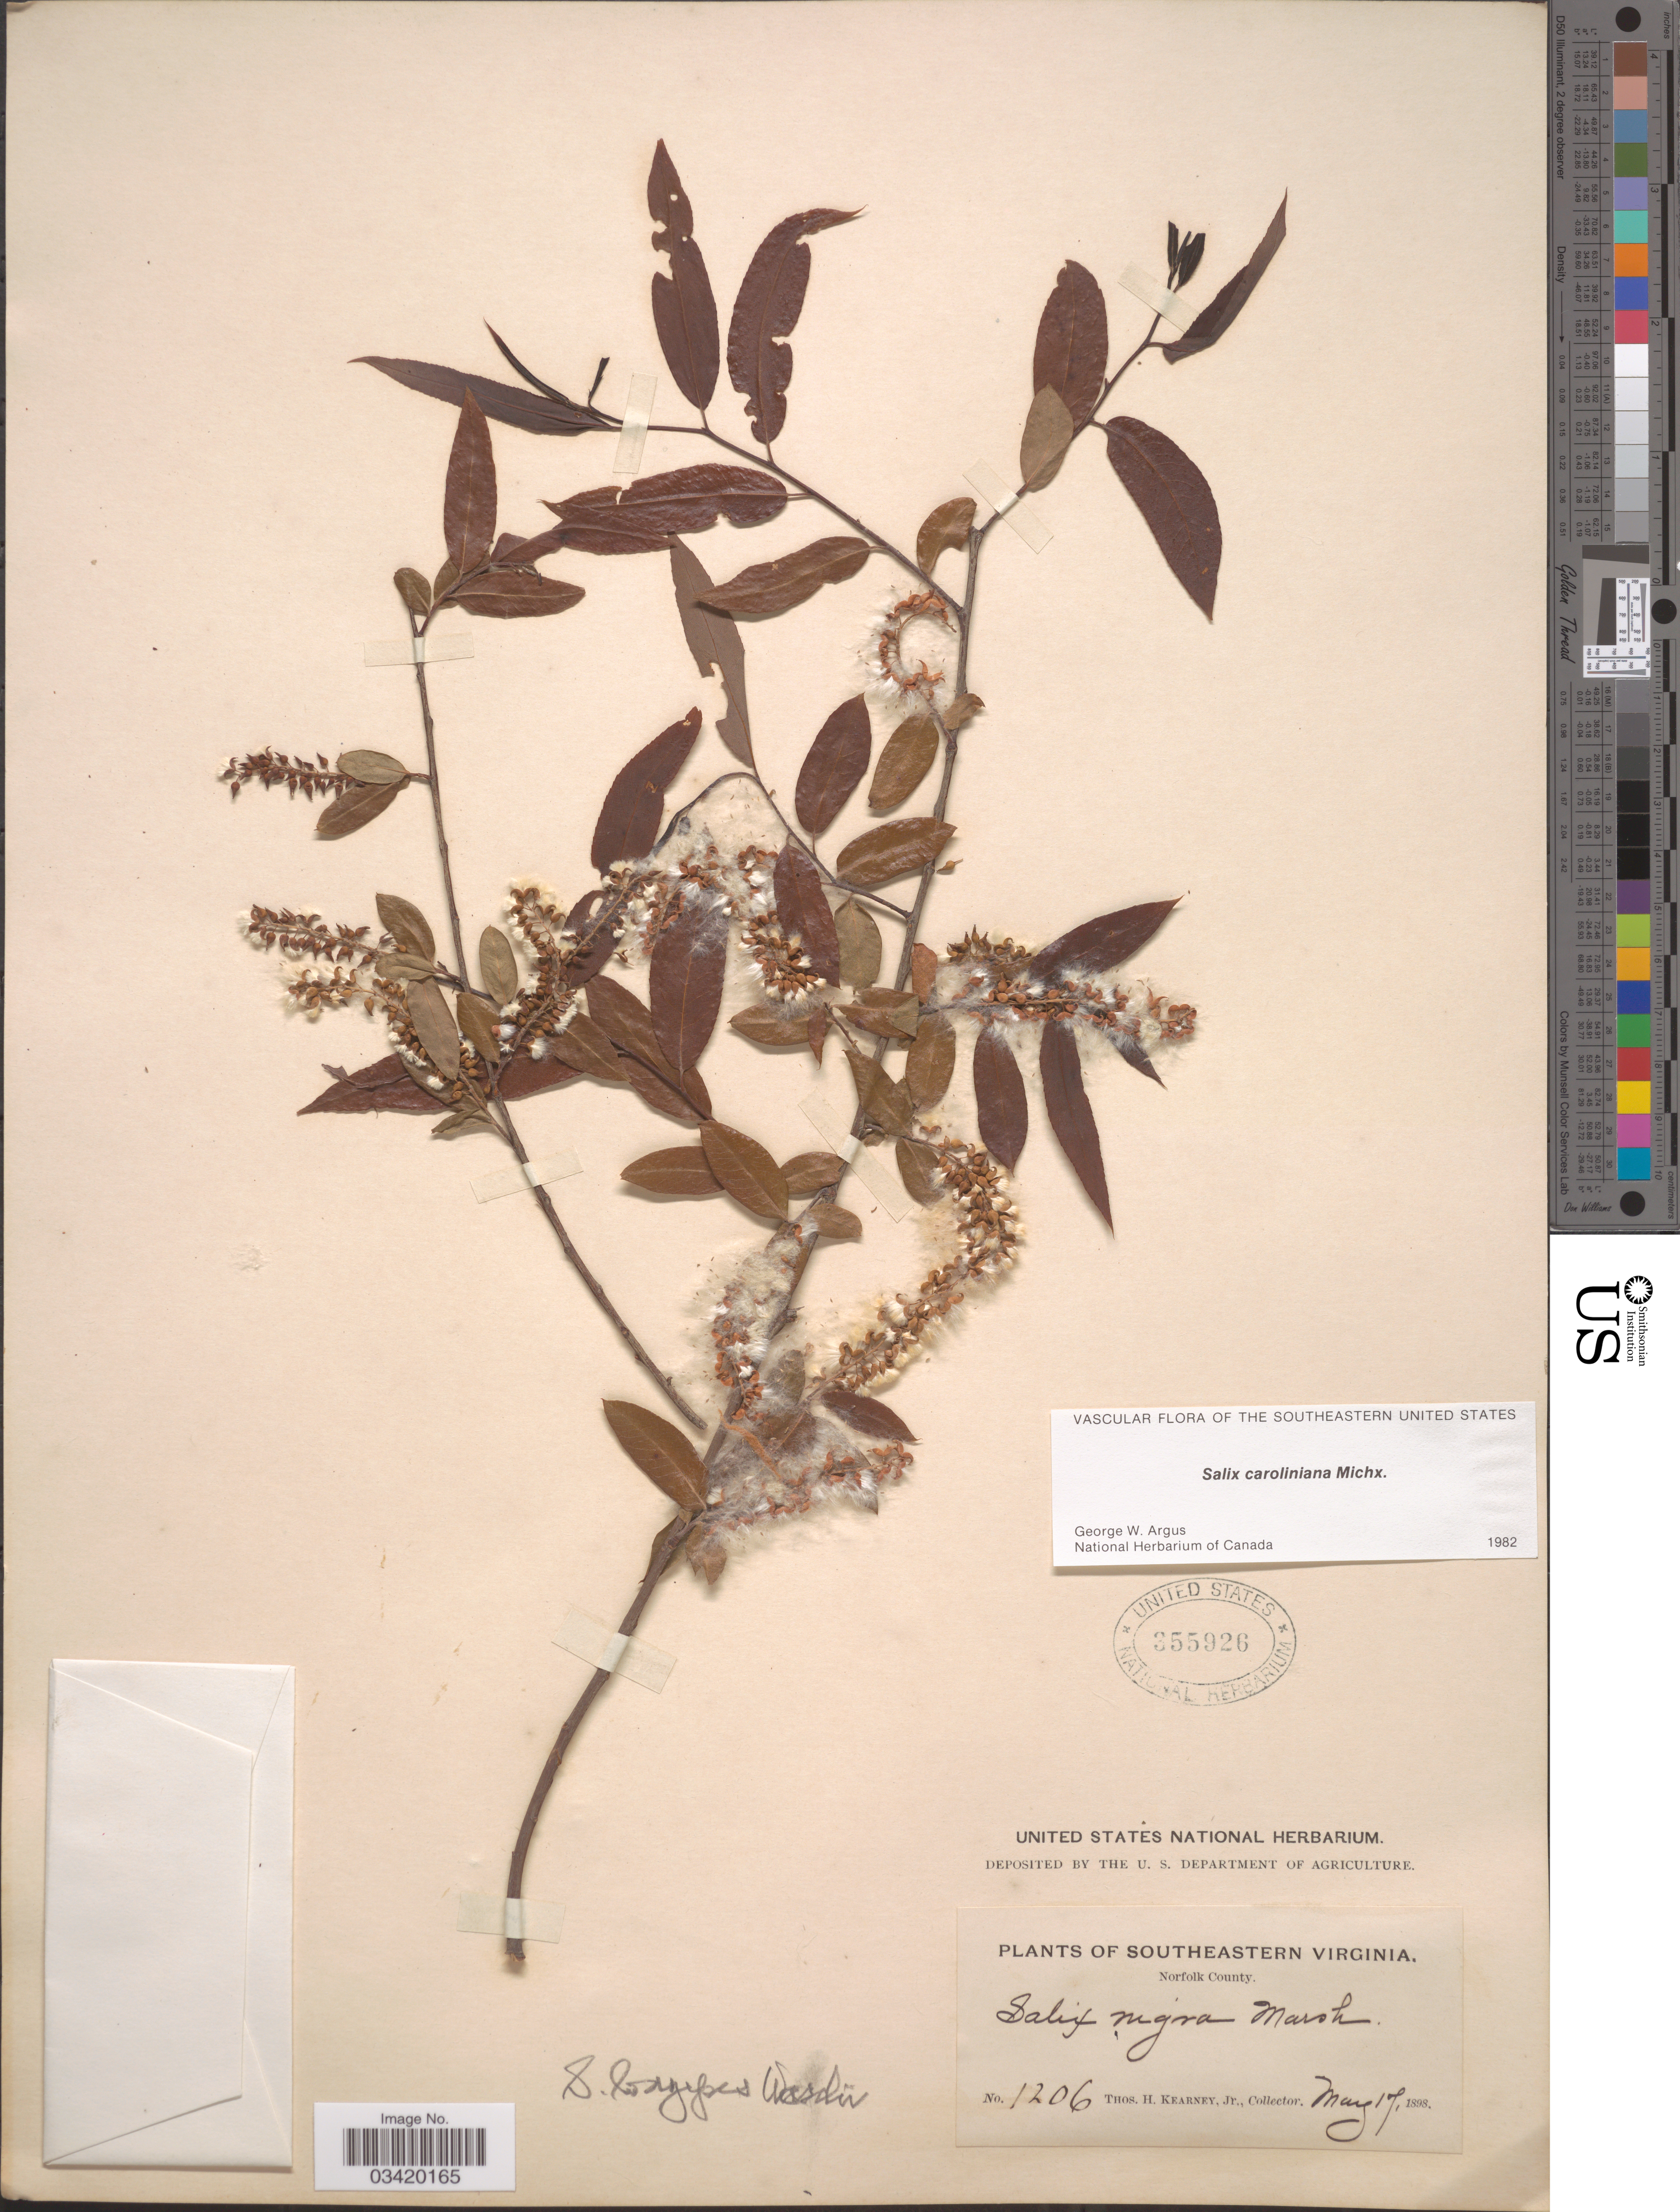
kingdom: Plantae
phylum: Tracheophyta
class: Magnoliopsida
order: Malpighiales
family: Salicaceae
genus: Salix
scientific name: Salix caroliniana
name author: Michx.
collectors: T. H. Kearney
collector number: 1206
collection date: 1898-05-17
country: United States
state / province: Virginia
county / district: City of Norfolk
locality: Southeastern Virginia. Norfolk County.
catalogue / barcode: US 355926